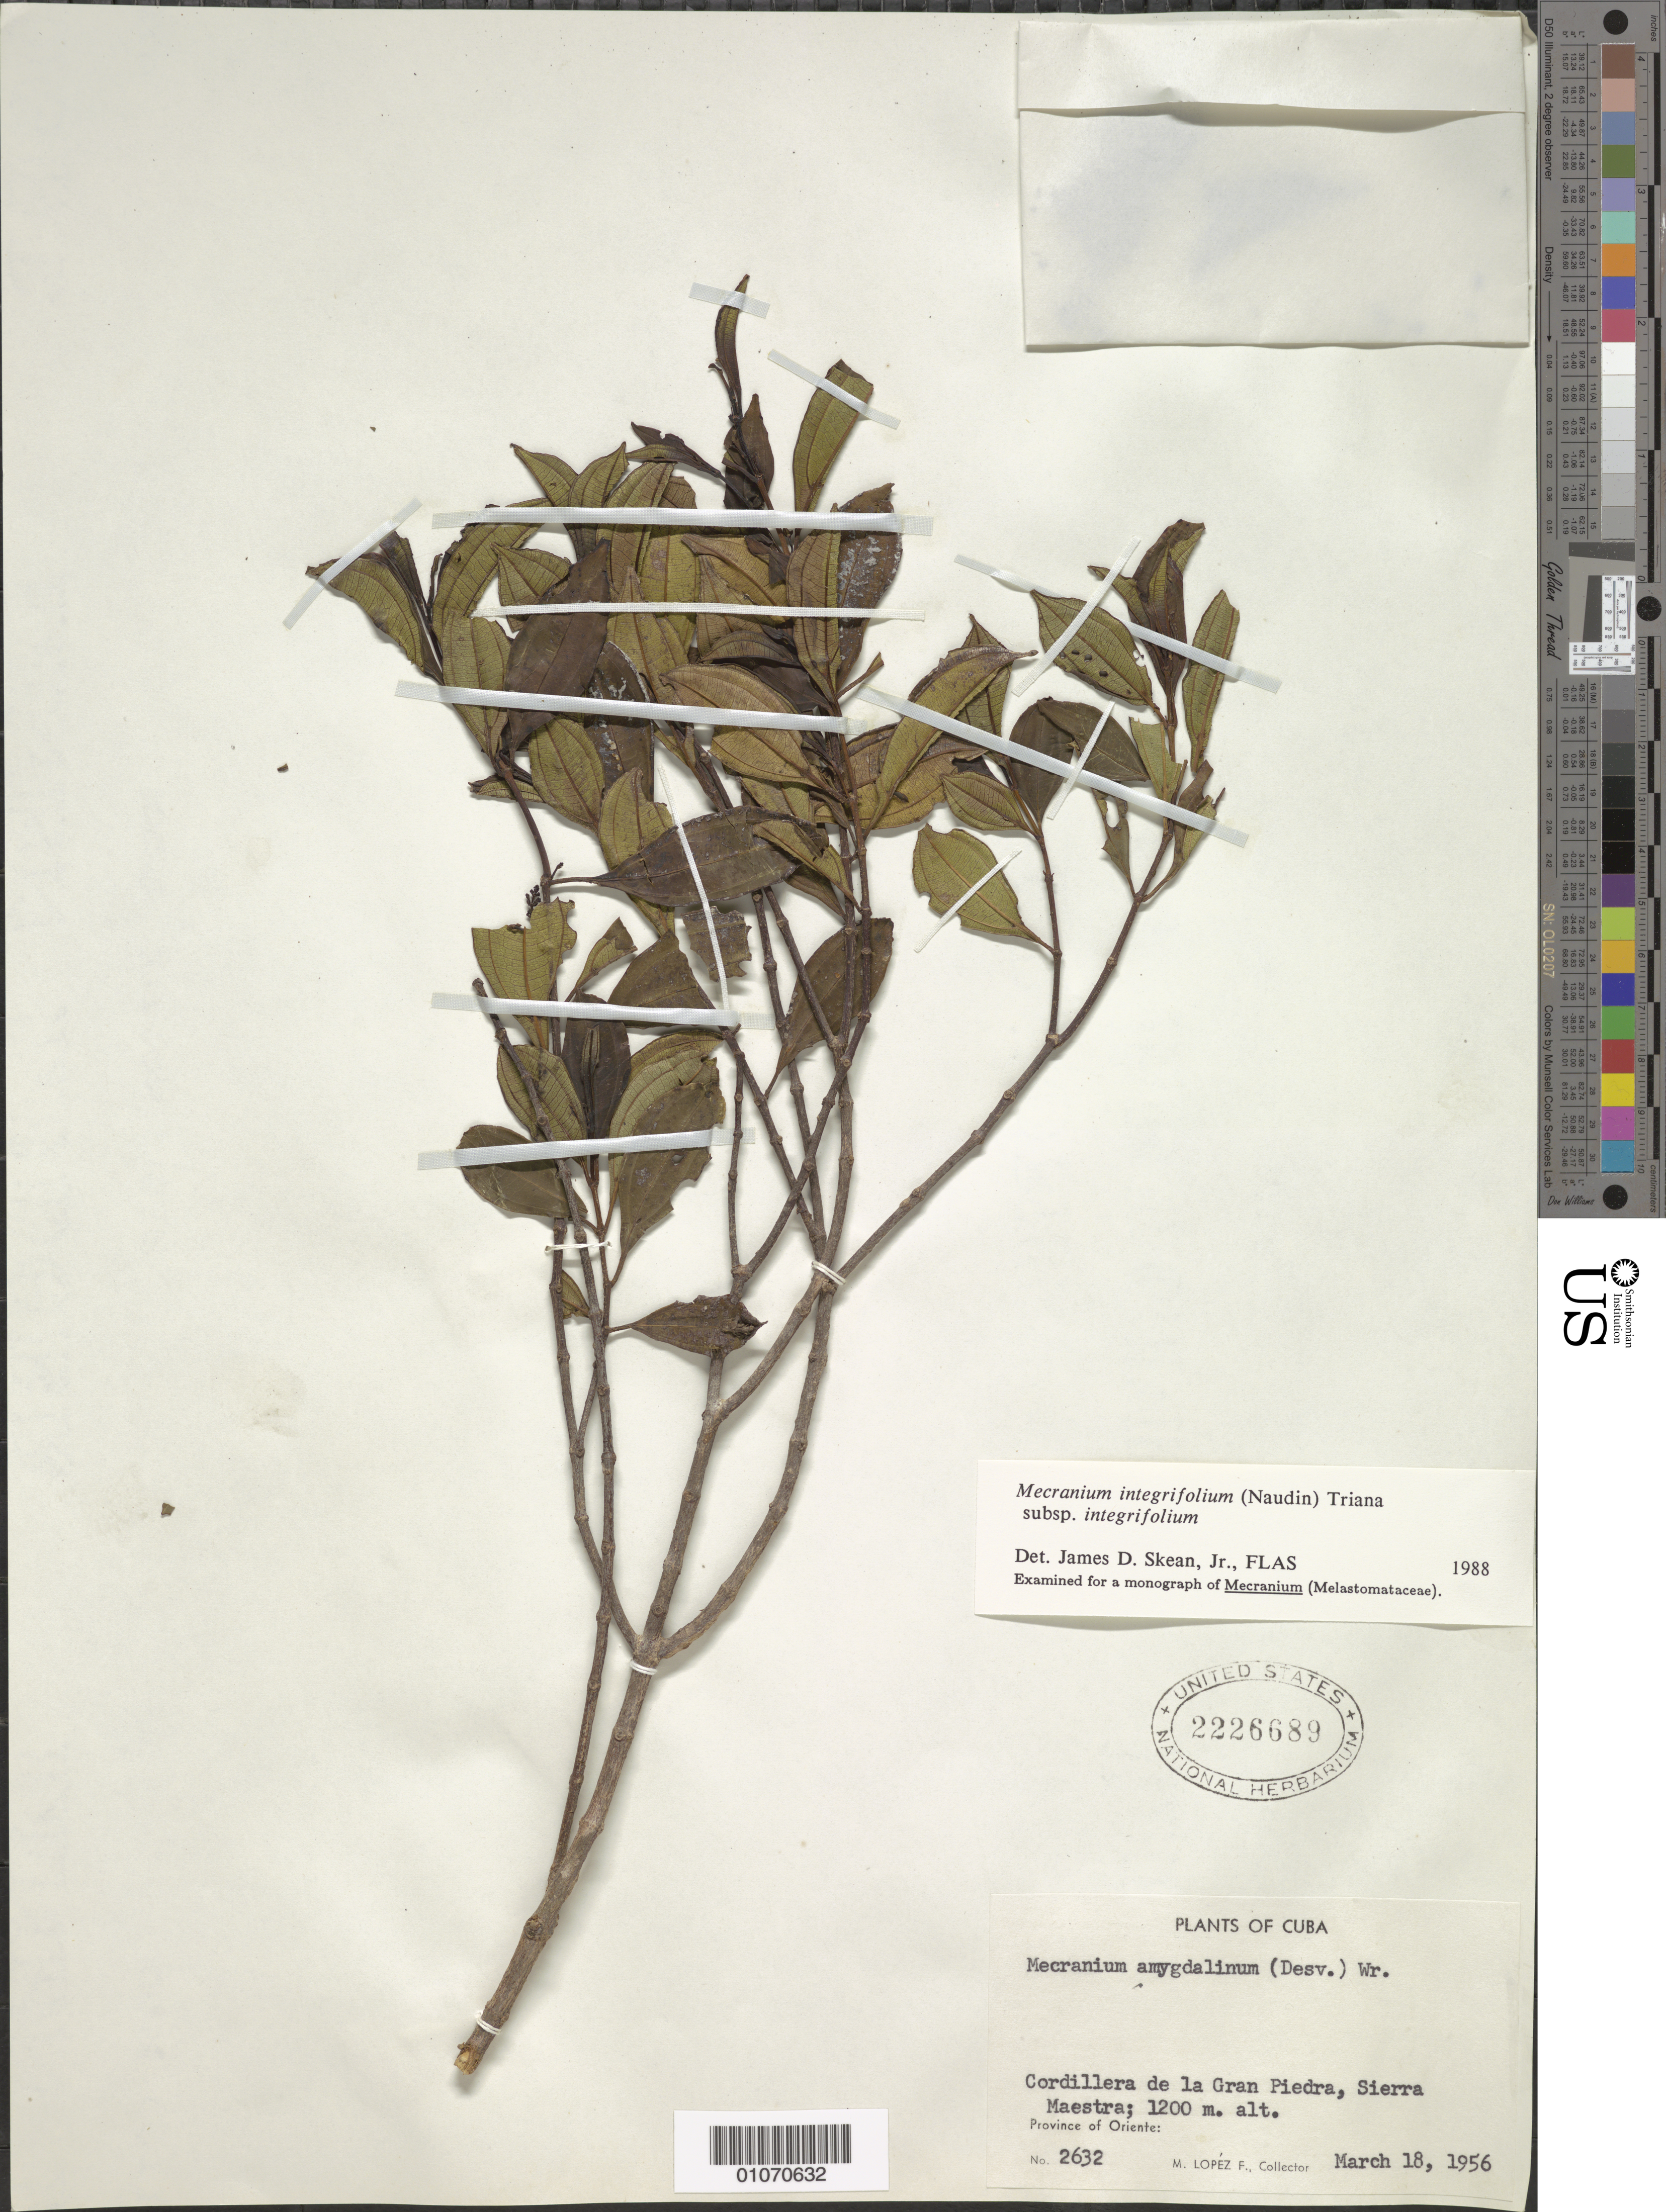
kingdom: Plantae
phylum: Tracheophyta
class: Magnoliopsida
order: Myrtales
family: Melastomataceae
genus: Mecranium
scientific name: Mecranium integrifolium subsp. integrifolium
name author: (Naudin) Triana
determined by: Skean, J. D., Jr.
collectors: M. López Figueiras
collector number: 2632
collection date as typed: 18 Mar 1956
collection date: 1956-03-18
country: Cuba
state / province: Oriente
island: Cuba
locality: Cordillera de la Gran Piedra, Sierra Maestra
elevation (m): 1200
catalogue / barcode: US 2226689